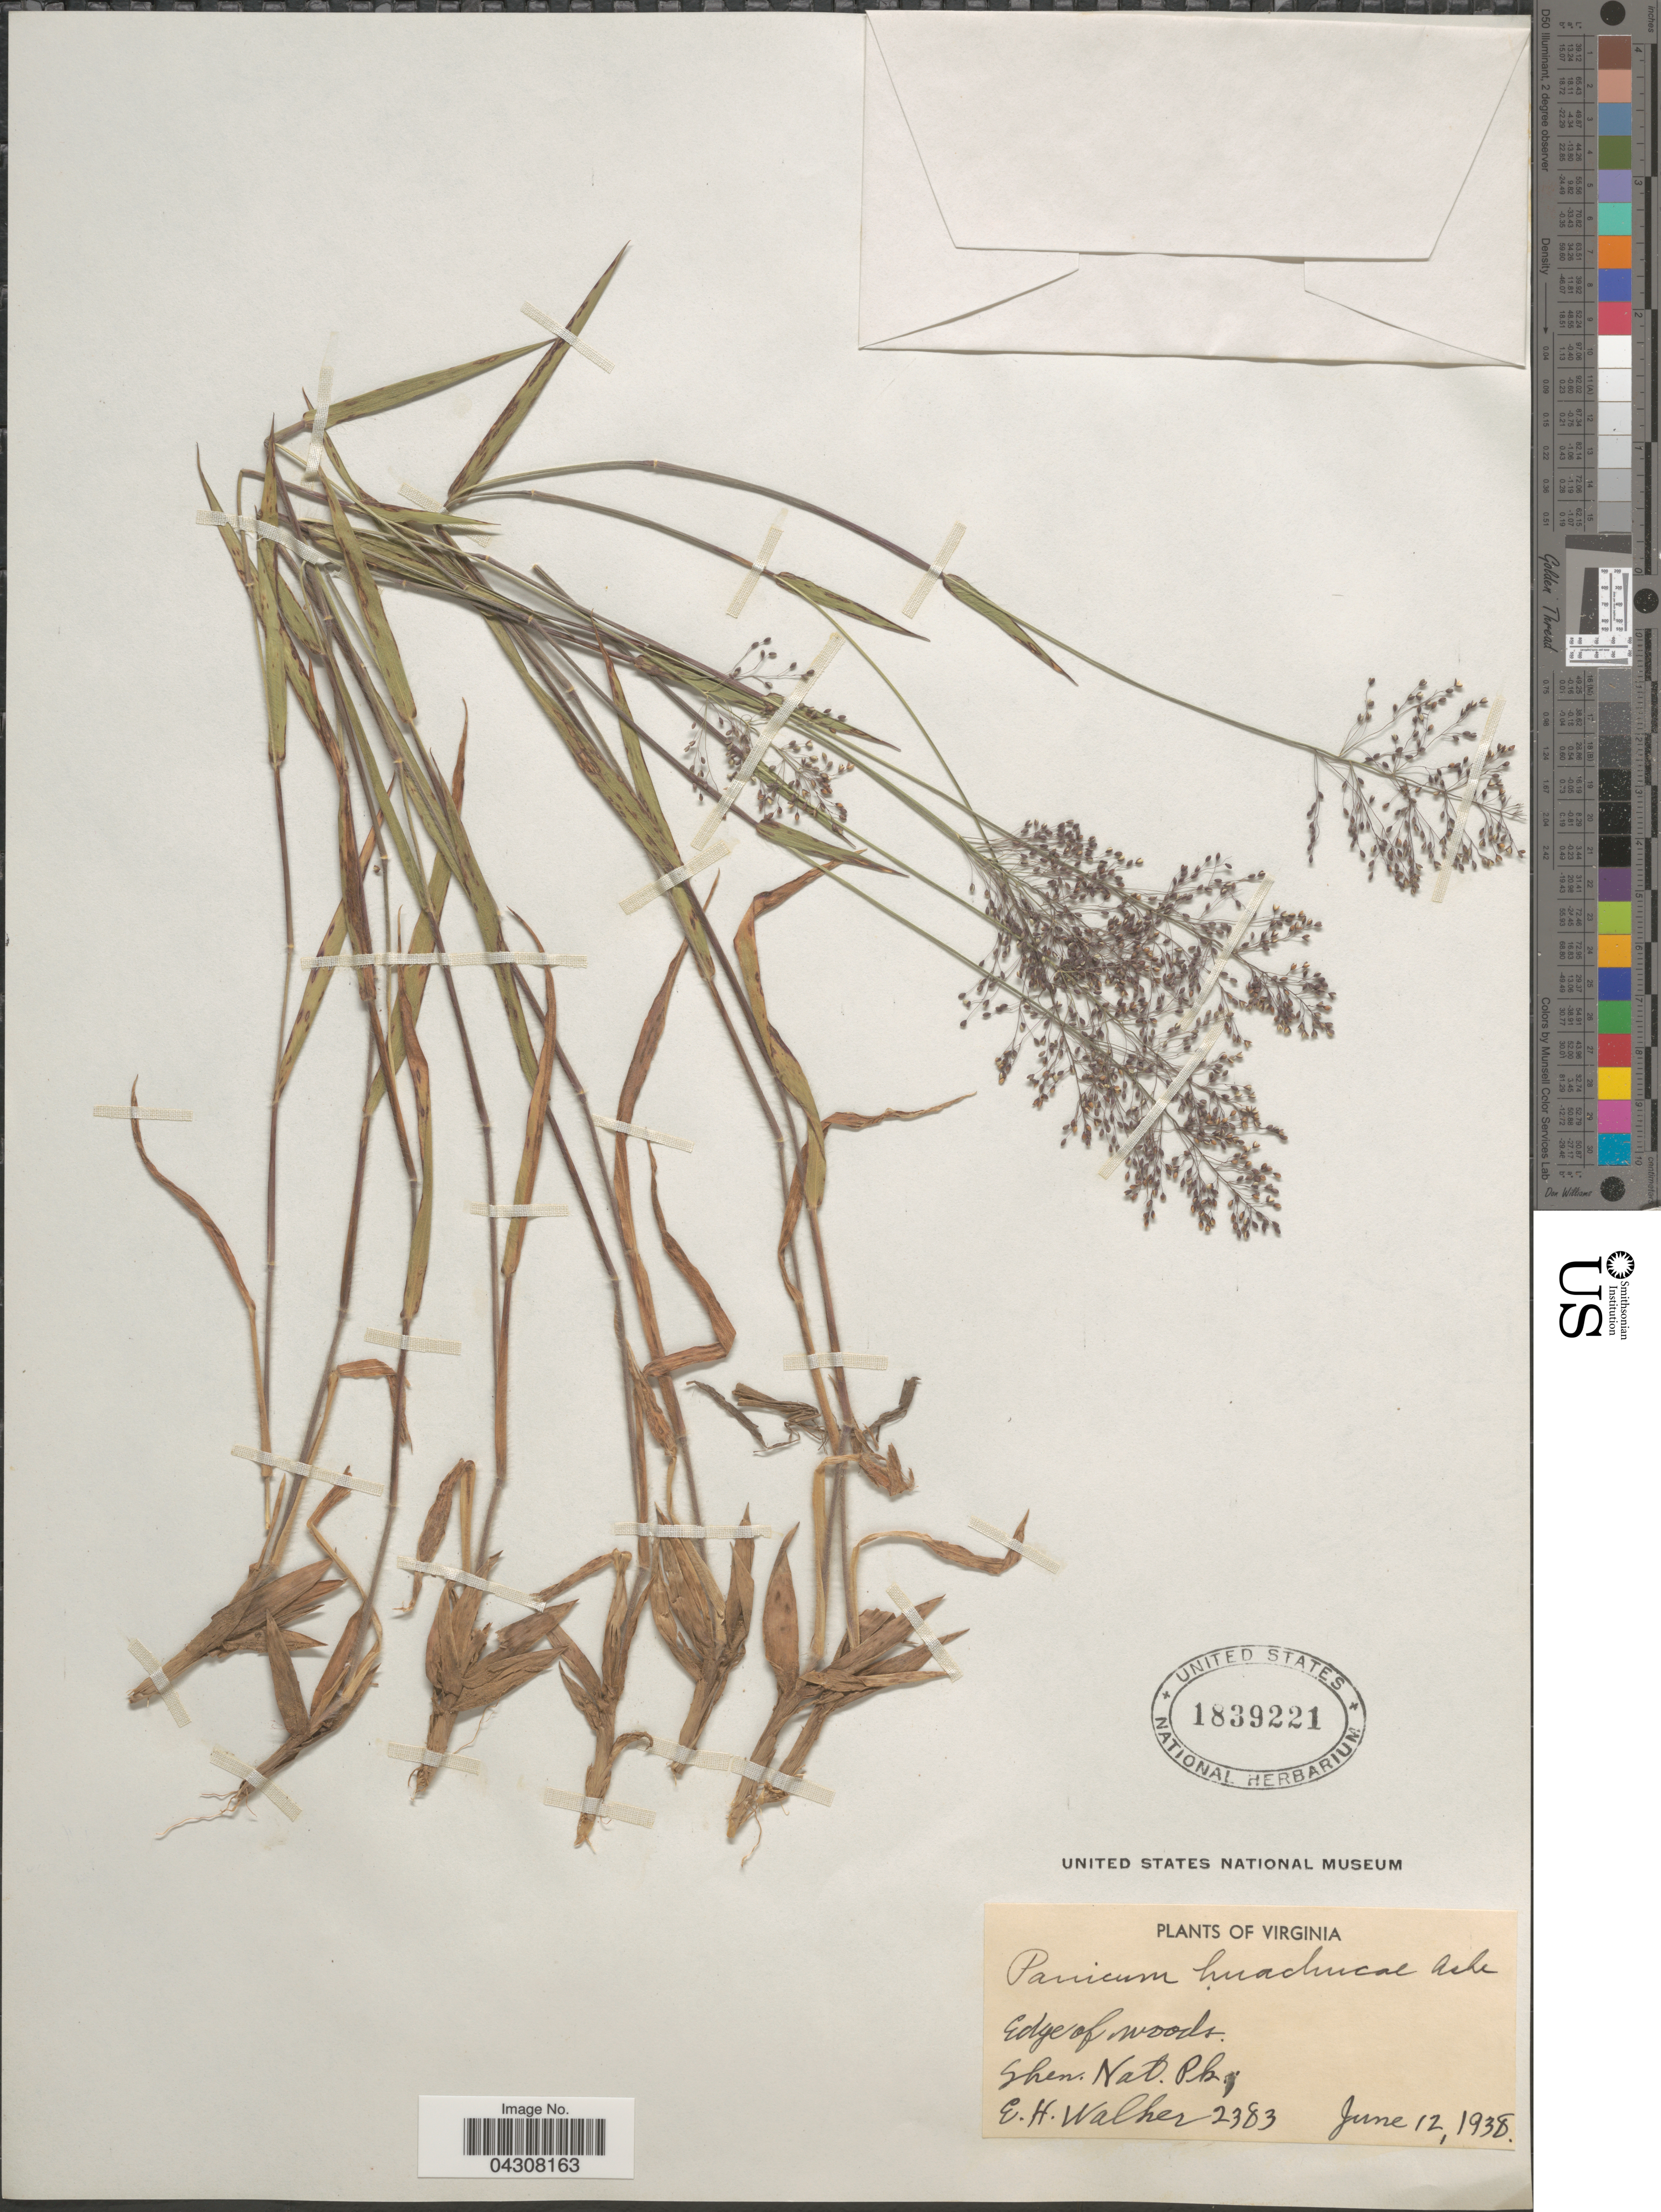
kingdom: Plantae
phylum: Tracheophyta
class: Liliopsida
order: Poales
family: Poaceae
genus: Dichanthelium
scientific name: Dichanthelium acuminatum var. acuminatum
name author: (Sw.) Gould & C.A. Clark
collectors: E. H. Walker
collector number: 2383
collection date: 1938-06-12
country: United States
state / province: Virginia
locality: Edge of woods. Shenandoah Nat'l. Park.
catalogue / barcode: US 1839221